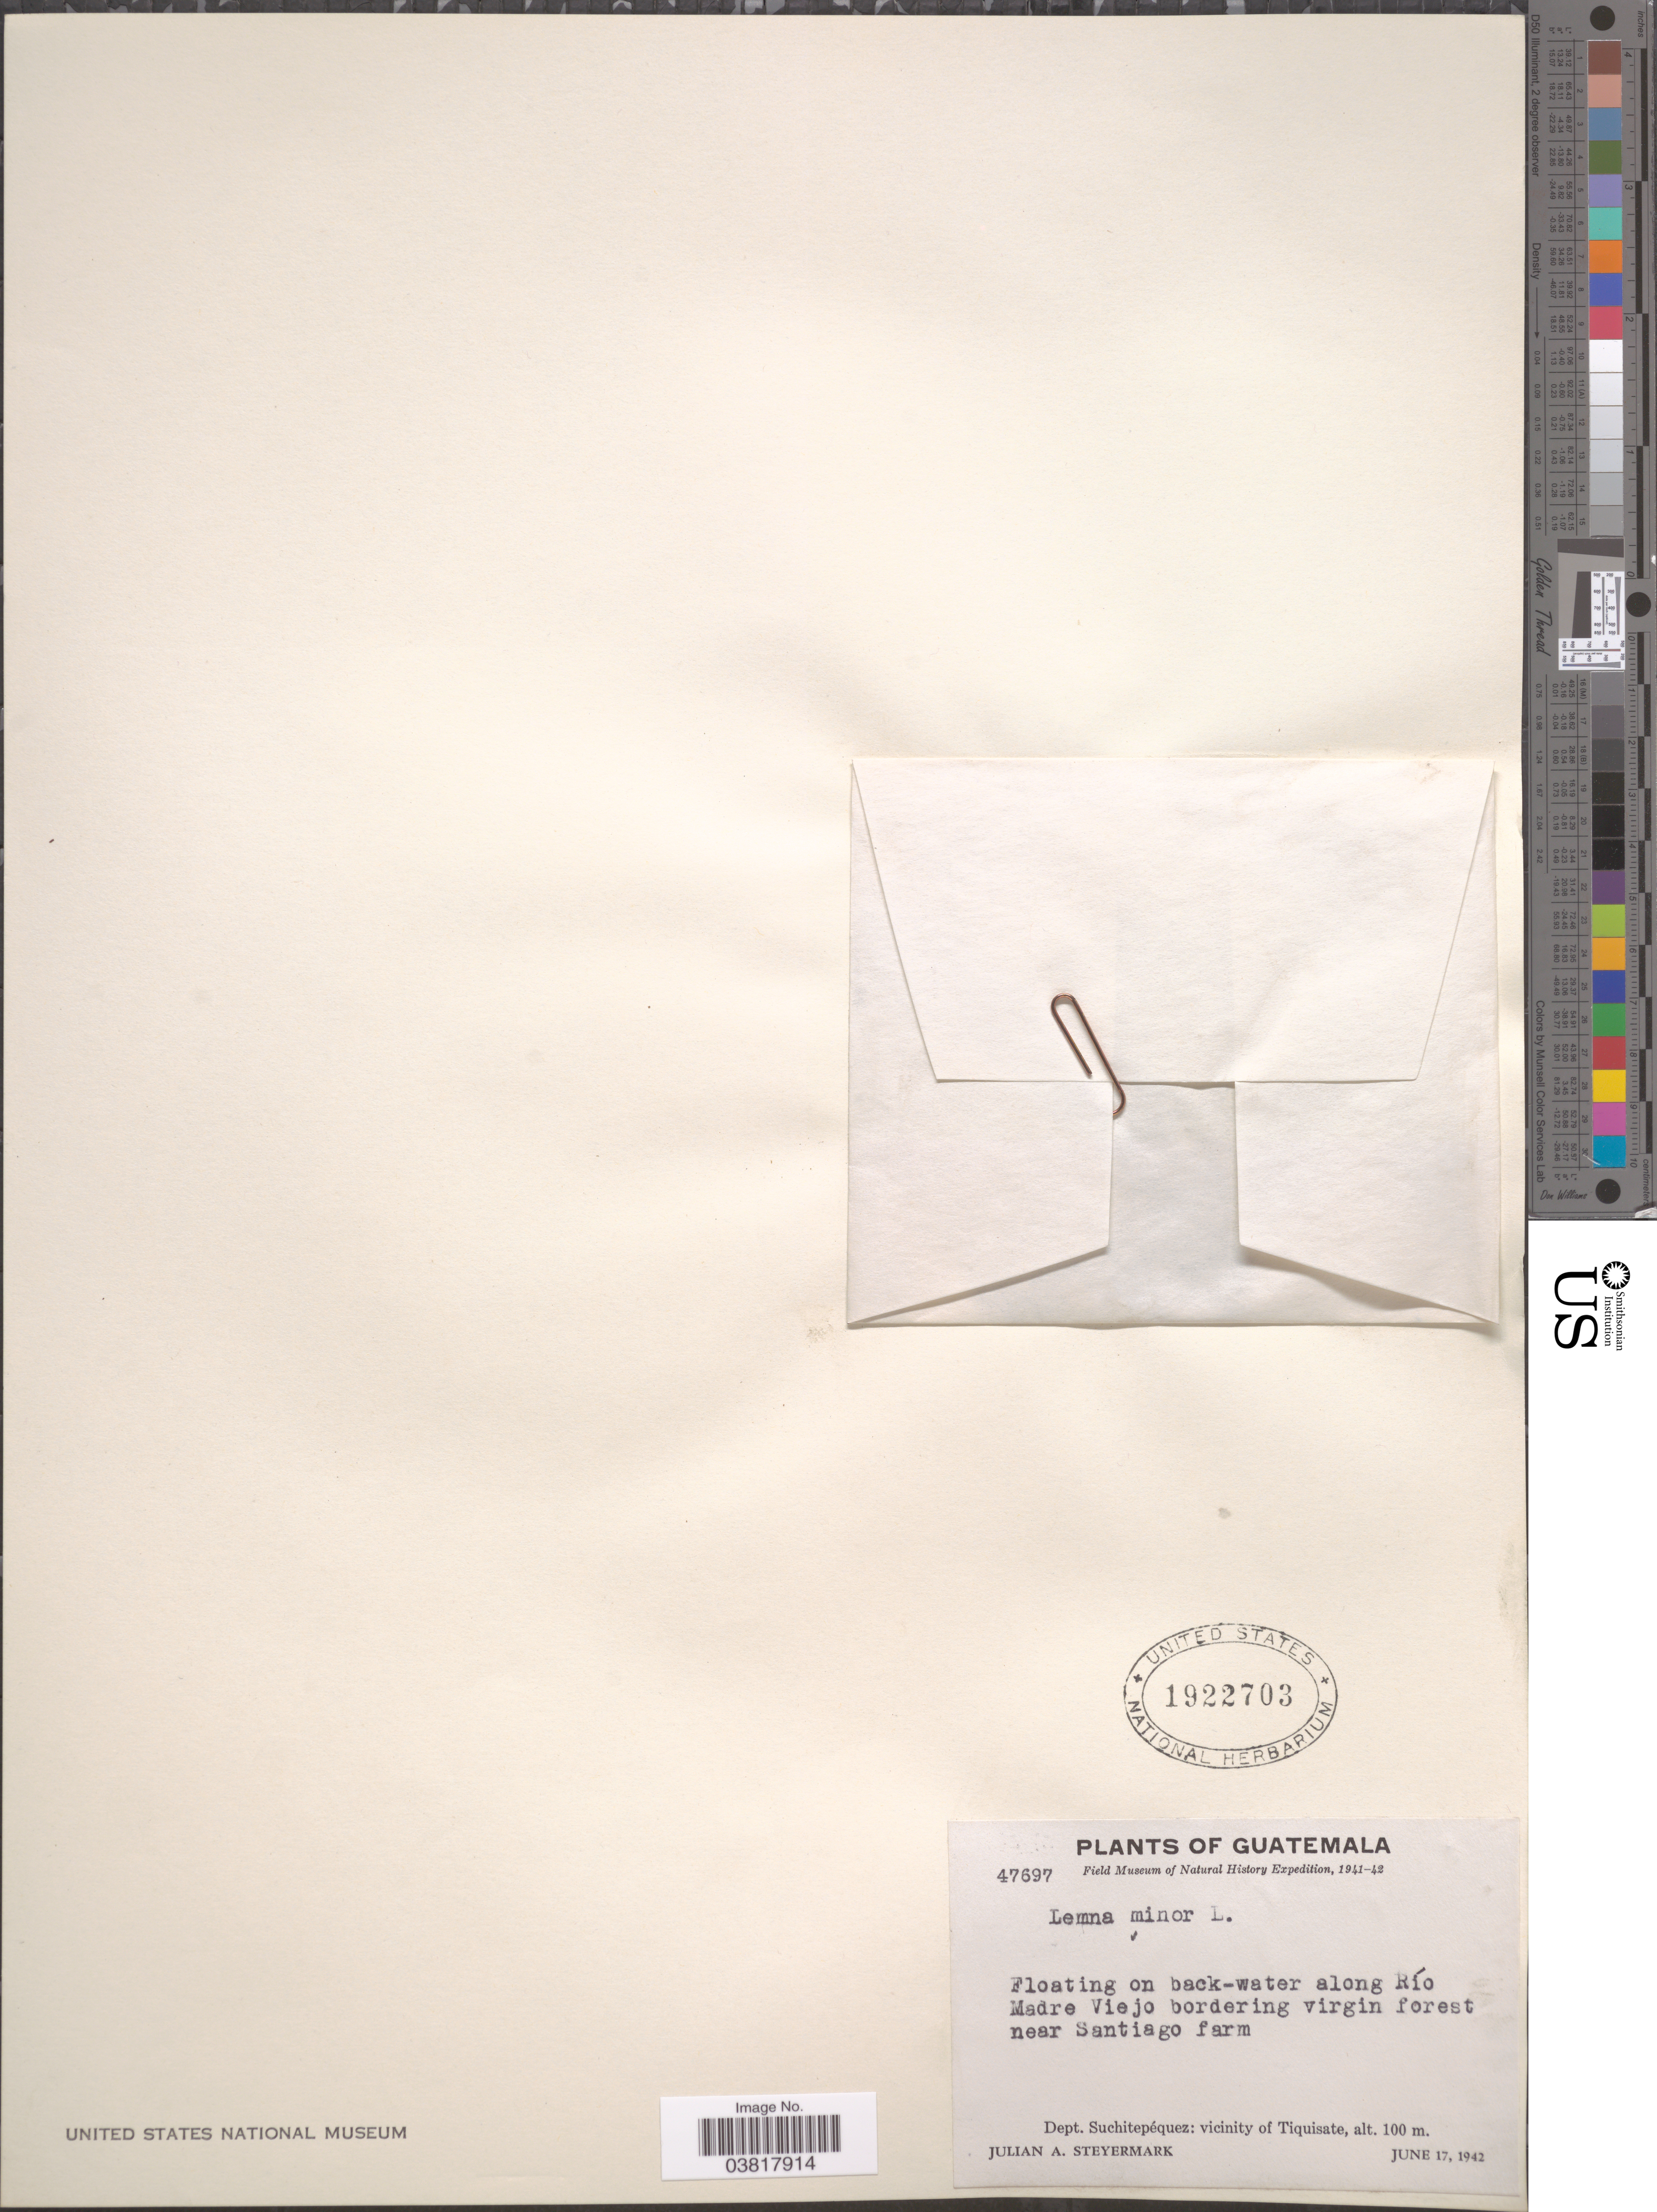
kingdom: Plantae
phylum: Tracheophyta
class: Liliopsida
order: Alismatales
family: Araceae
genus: Lemna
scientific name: Lemna minor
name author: L.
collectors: J. Steyermark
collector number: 47697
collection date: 1942-06-17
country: Guatemala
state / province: Suchitepequez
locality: Along Río Madre Viejo bordering virgin forest near Santiago Farm. Dept. Suchitepequez: vicinity of Tiquisate.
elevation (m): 100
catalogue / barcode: US 1922703